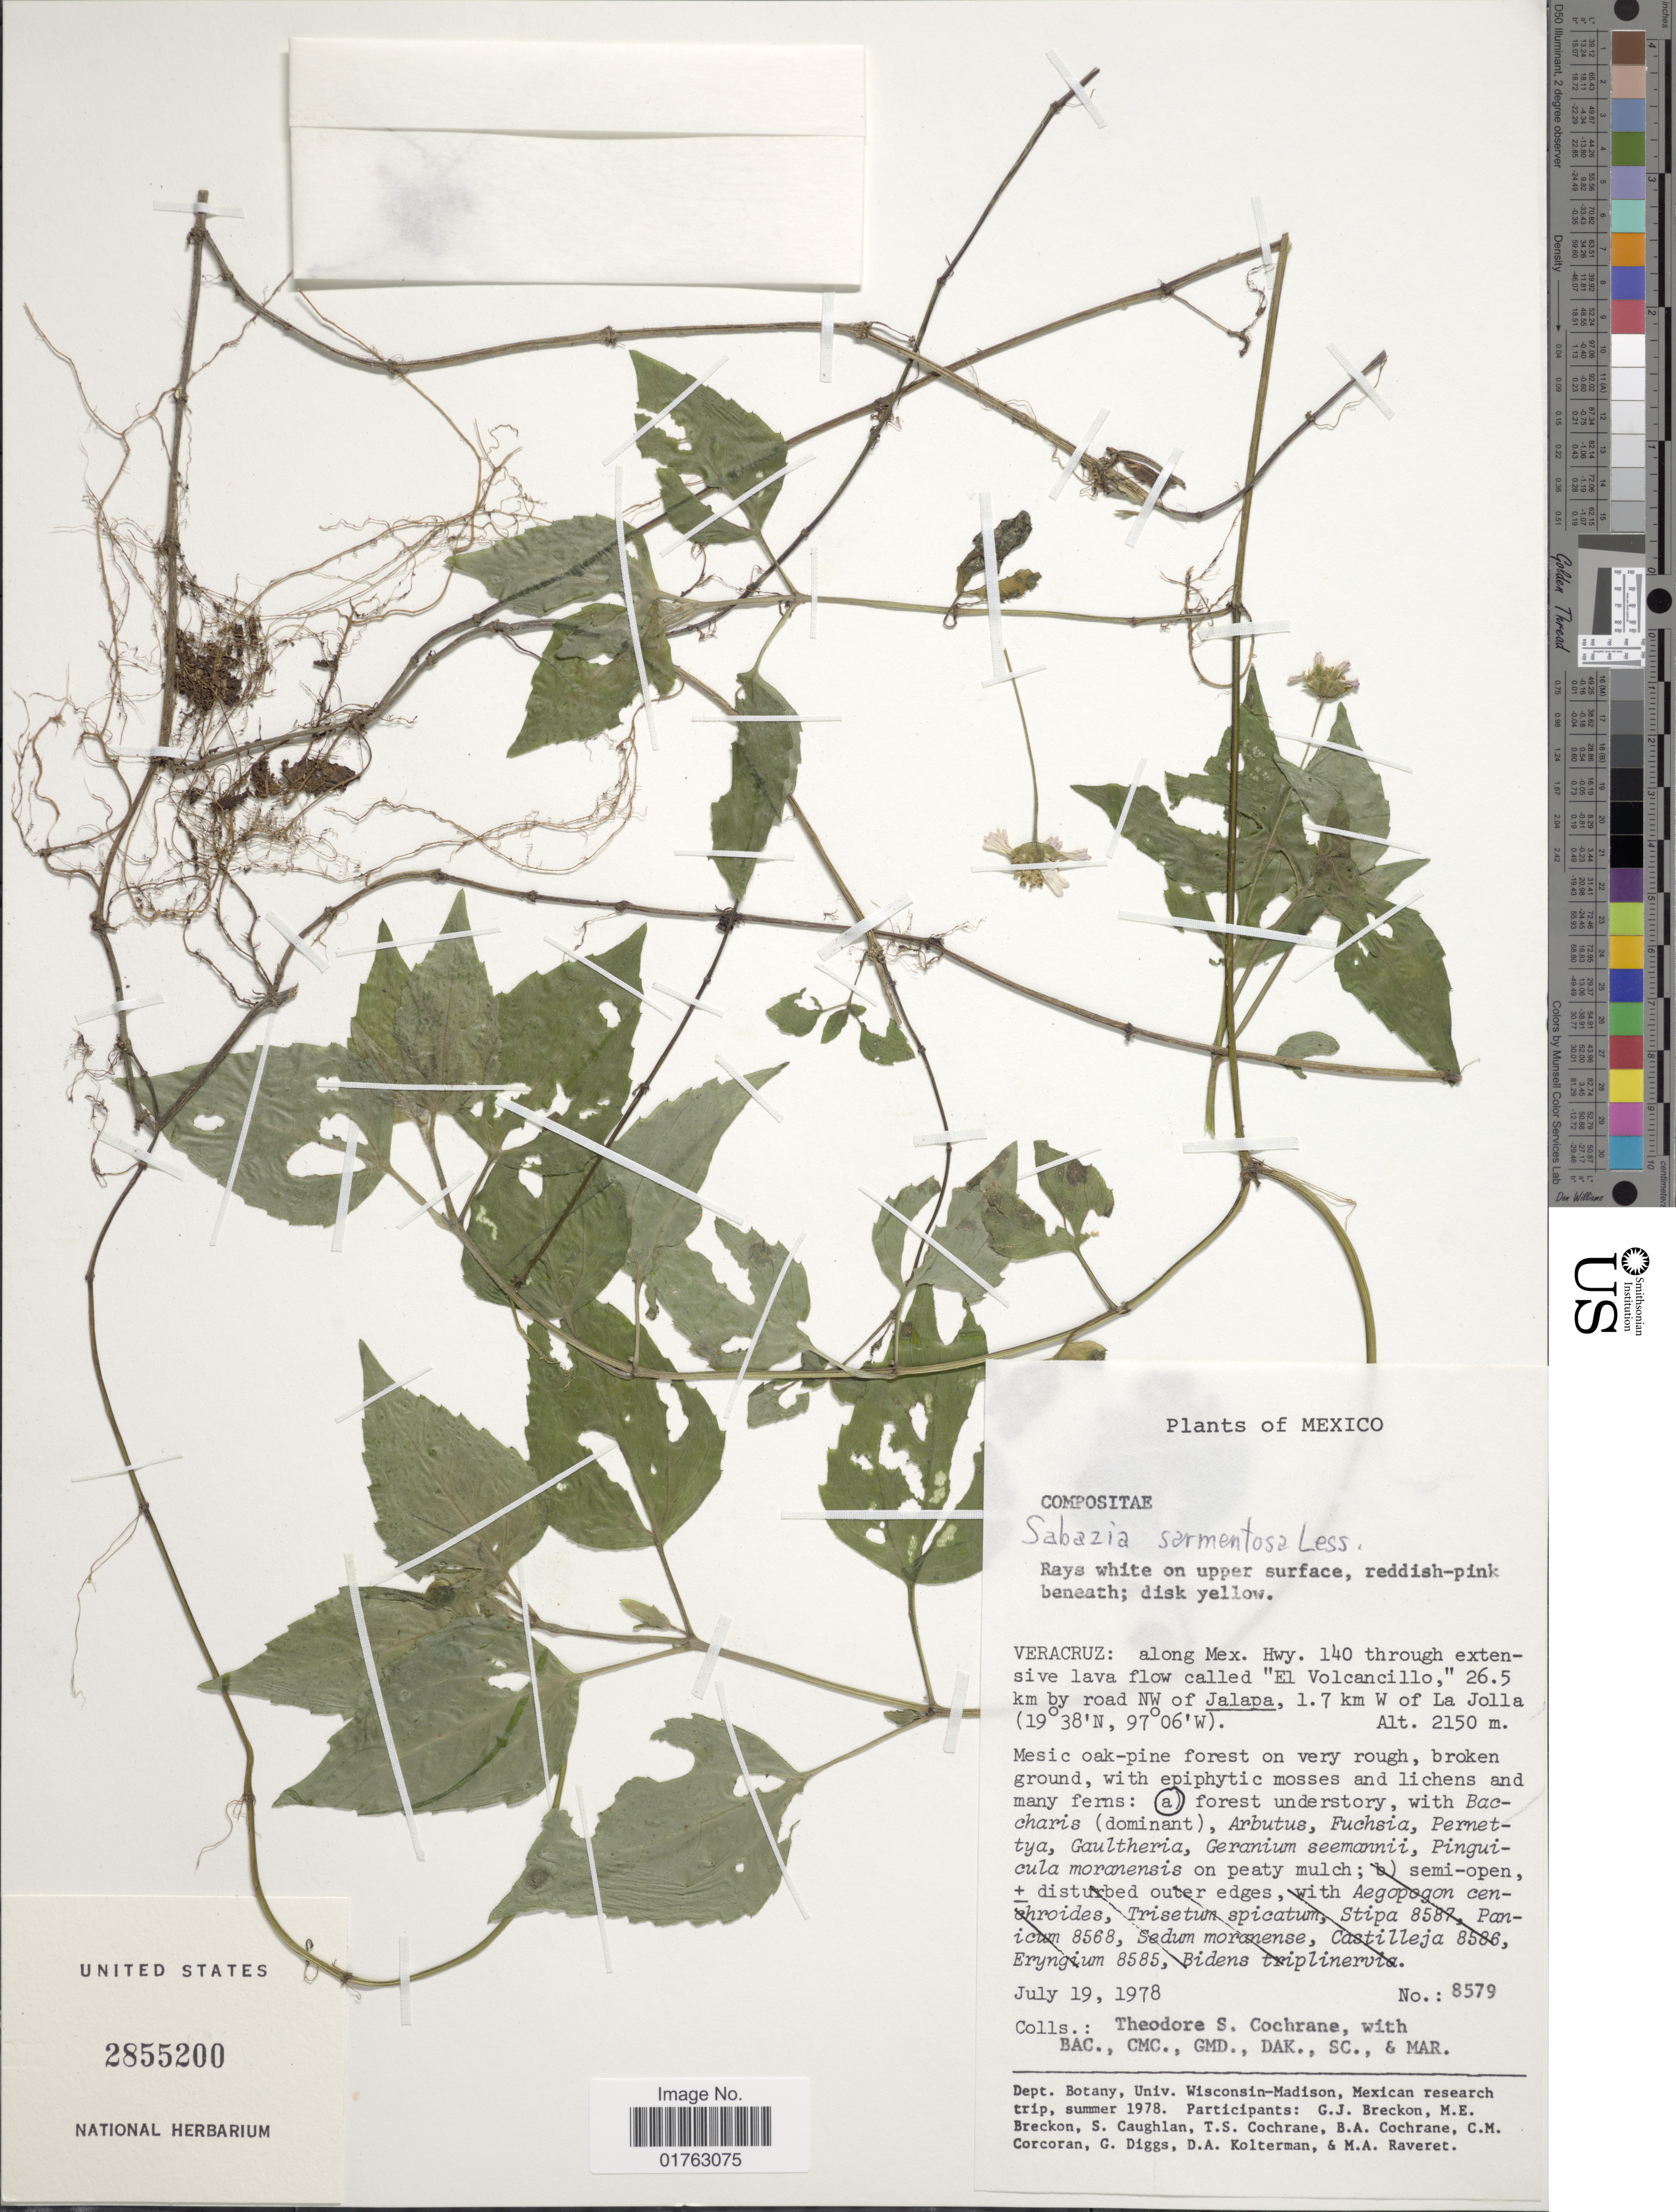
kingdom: Plantae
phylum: Tracheophyta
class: Magnoliopsida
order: Asterales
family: Asteraceae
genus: Sabazia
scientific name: Sabazia sarmentosa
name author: Less.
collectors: T. S. Cochrane, B. A. C., C. M. C., D. A. K. & et al.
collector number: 8579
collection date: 1978-07-19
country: Mexico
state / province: Veracruz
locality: Along Mex. Hwy. 140 through extensive lava flow called "El Volcancillo," 26.5 km by road flow called "El Volcancillo", 26.5 km by road NW of Japala, 1.7 km W of La Jolla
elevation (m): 2150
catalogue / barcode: US 2855200